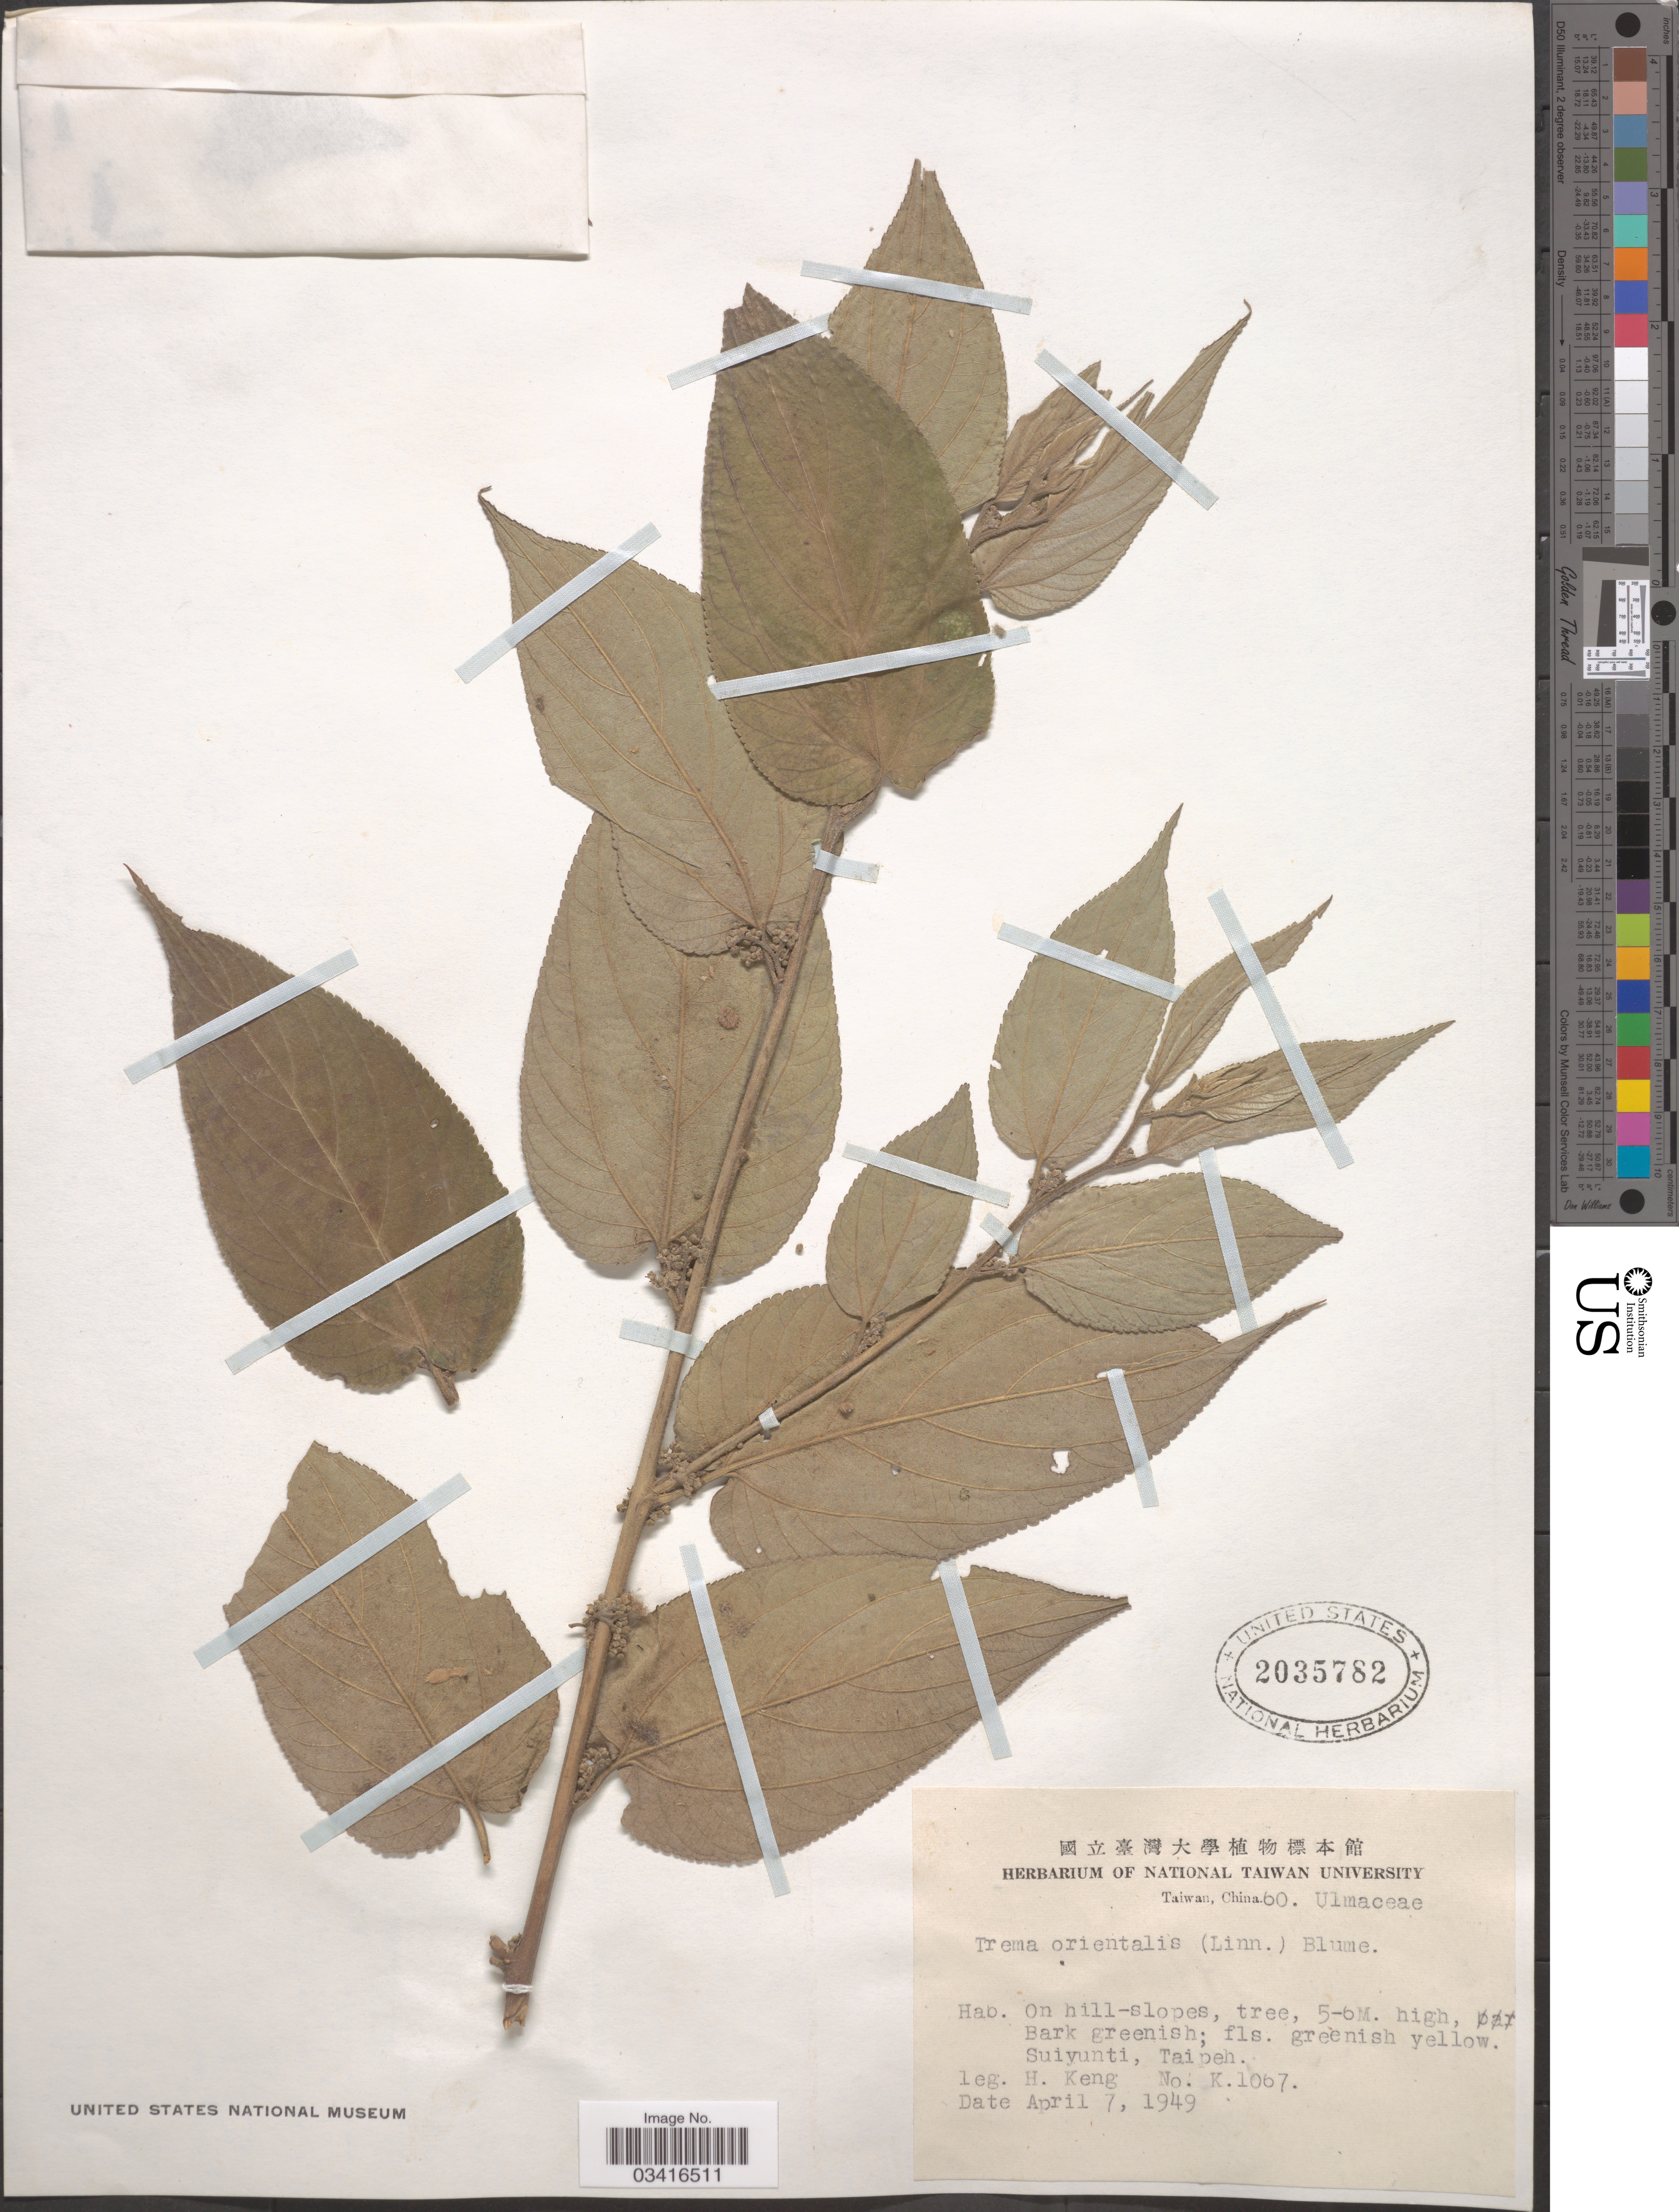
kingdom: Plantae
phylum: Tracheophyta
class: Magnoliopsida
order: Rosales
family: Cannabaceae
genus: Trema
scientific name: Trema orientale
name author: (L.) Blume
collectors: H. Keng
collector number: K.1067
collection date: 1949-04-07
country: Taiwan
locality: Suiyunti, Taipeh.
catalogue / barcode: US 2035782